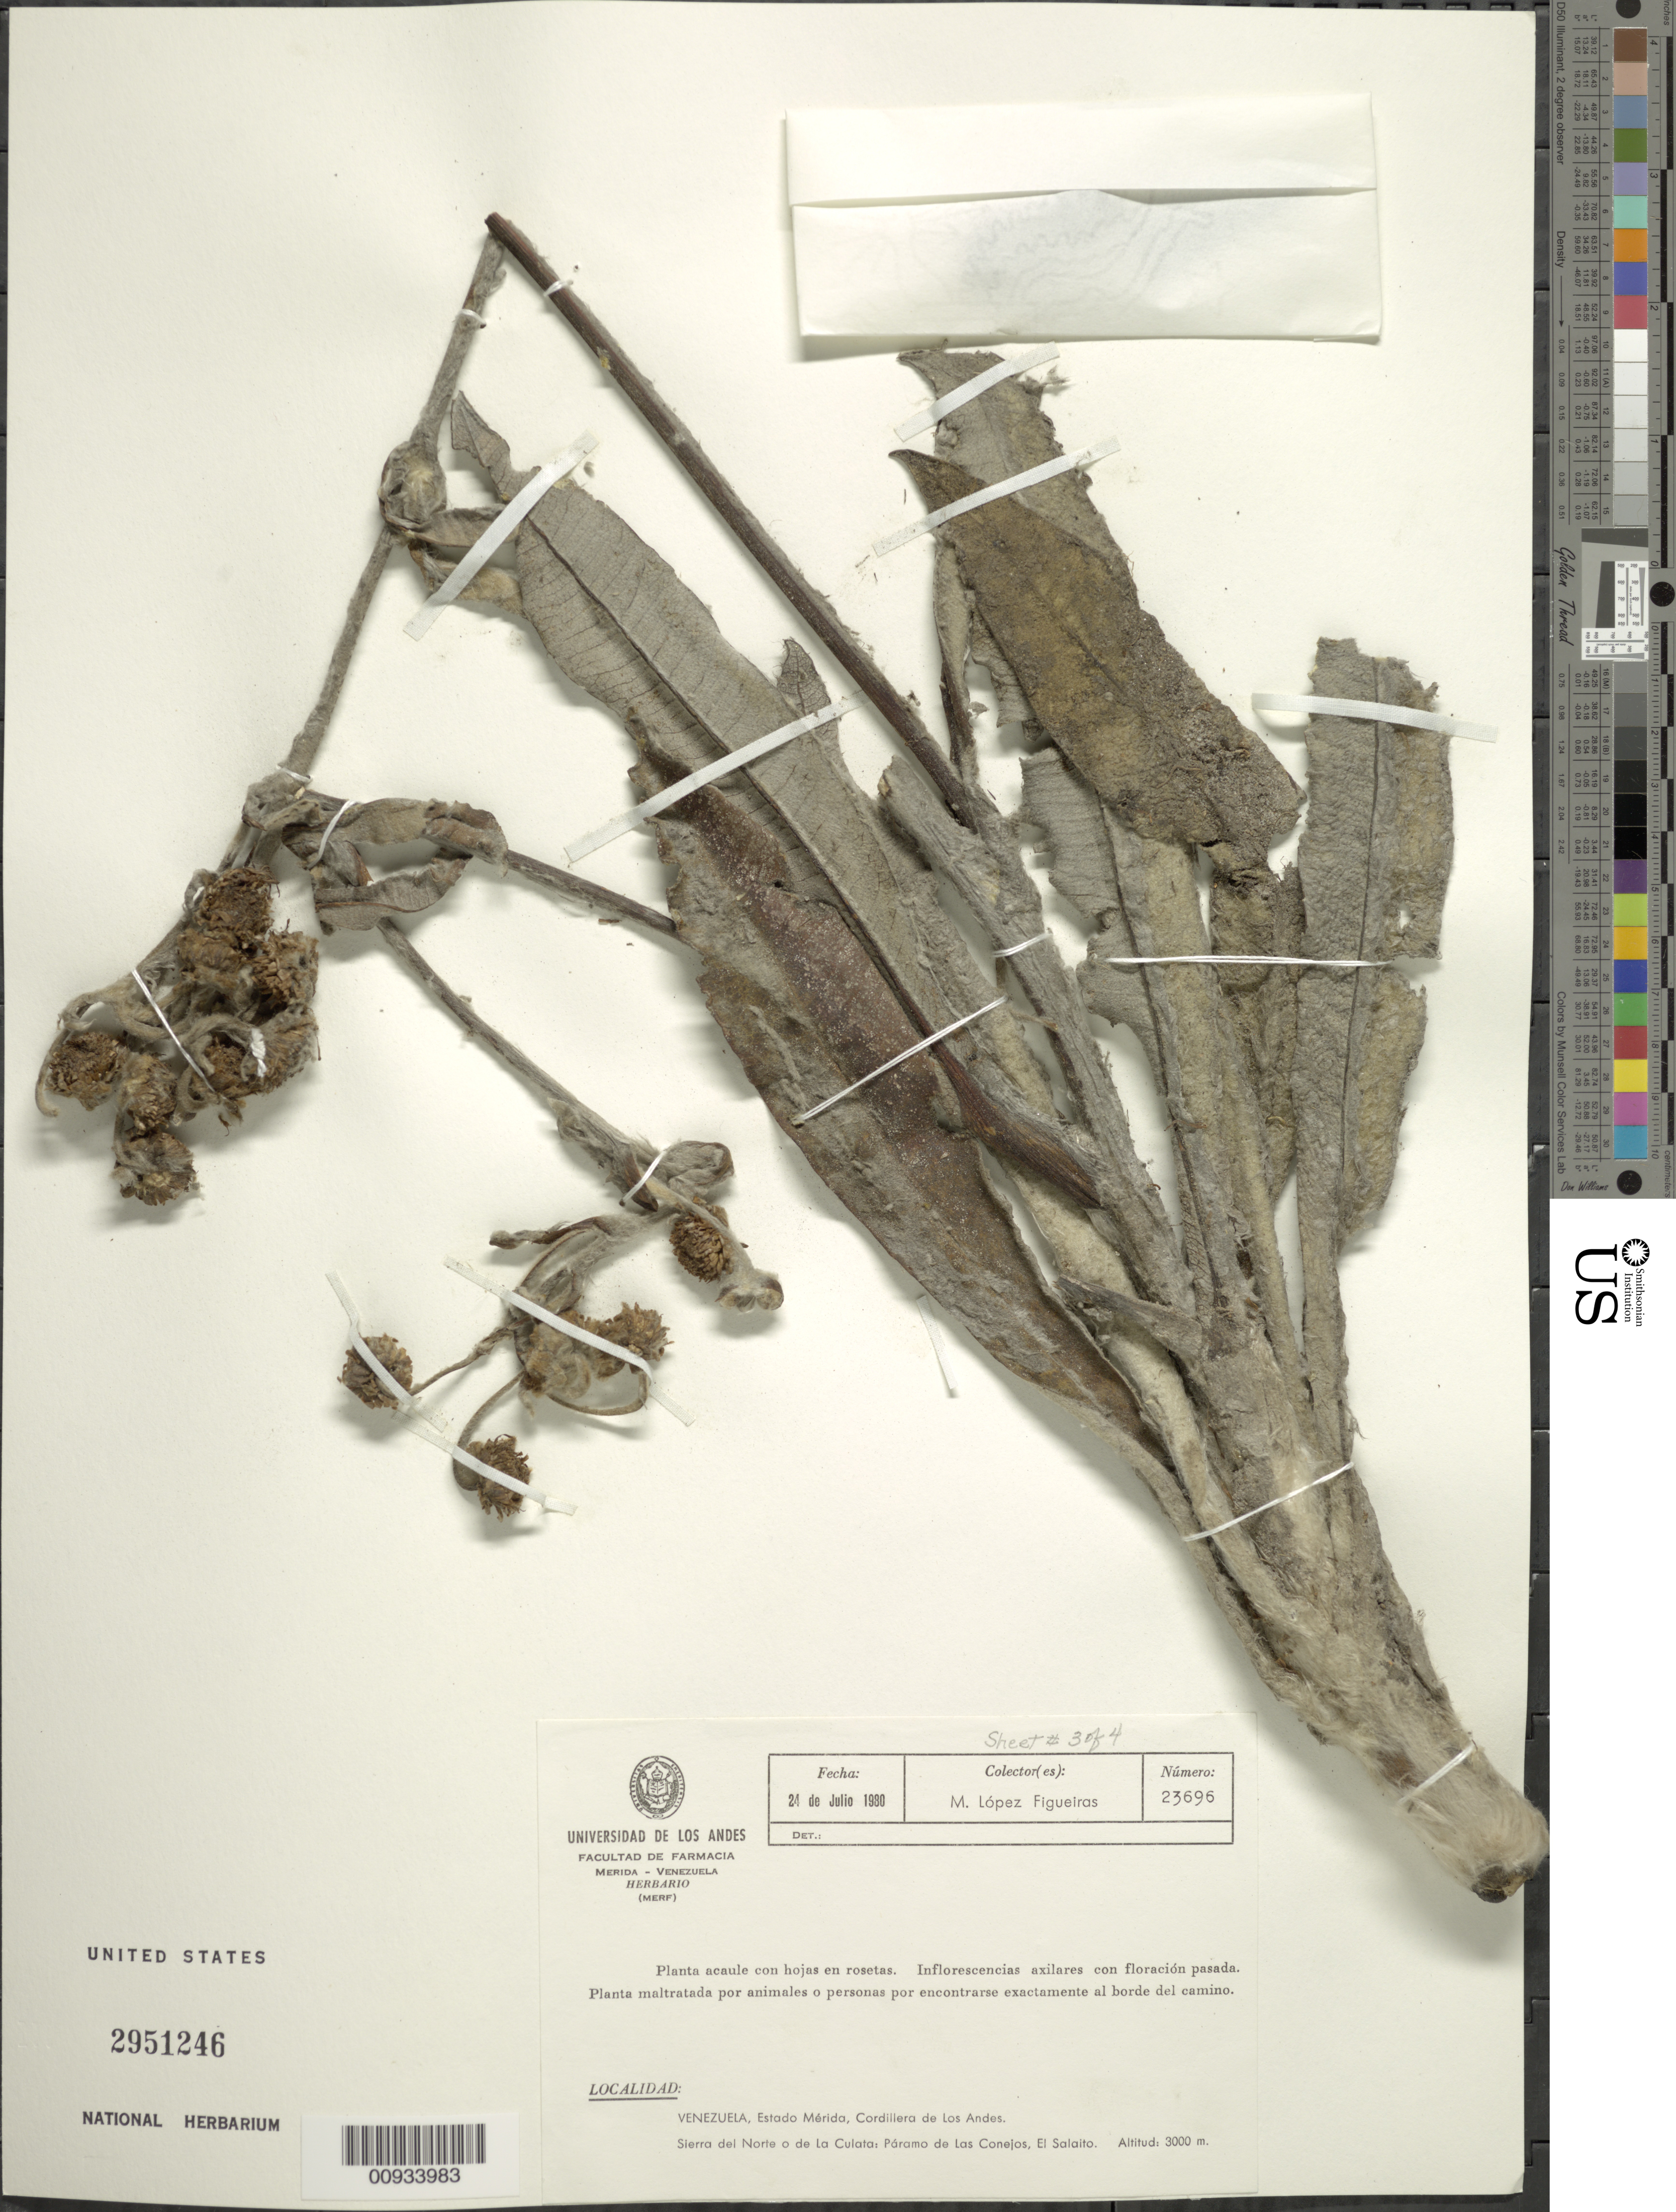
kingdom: Plantae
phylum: Tracheophyta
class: Magnoliopsida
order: Asterales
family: Asteraceae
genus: Espeletia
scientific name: Espeletia schultzii var. mucurubana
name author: Cuatrec.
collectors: M. López Figueiras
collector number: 23696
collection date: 1980-07-24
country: Venezuela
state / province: Mérida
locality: Cordillera de Los Andes, Sierra del Norte o de La Culata, Paramo de Las Conejos, El Salaito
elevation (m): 3000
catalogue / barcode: US 2951246